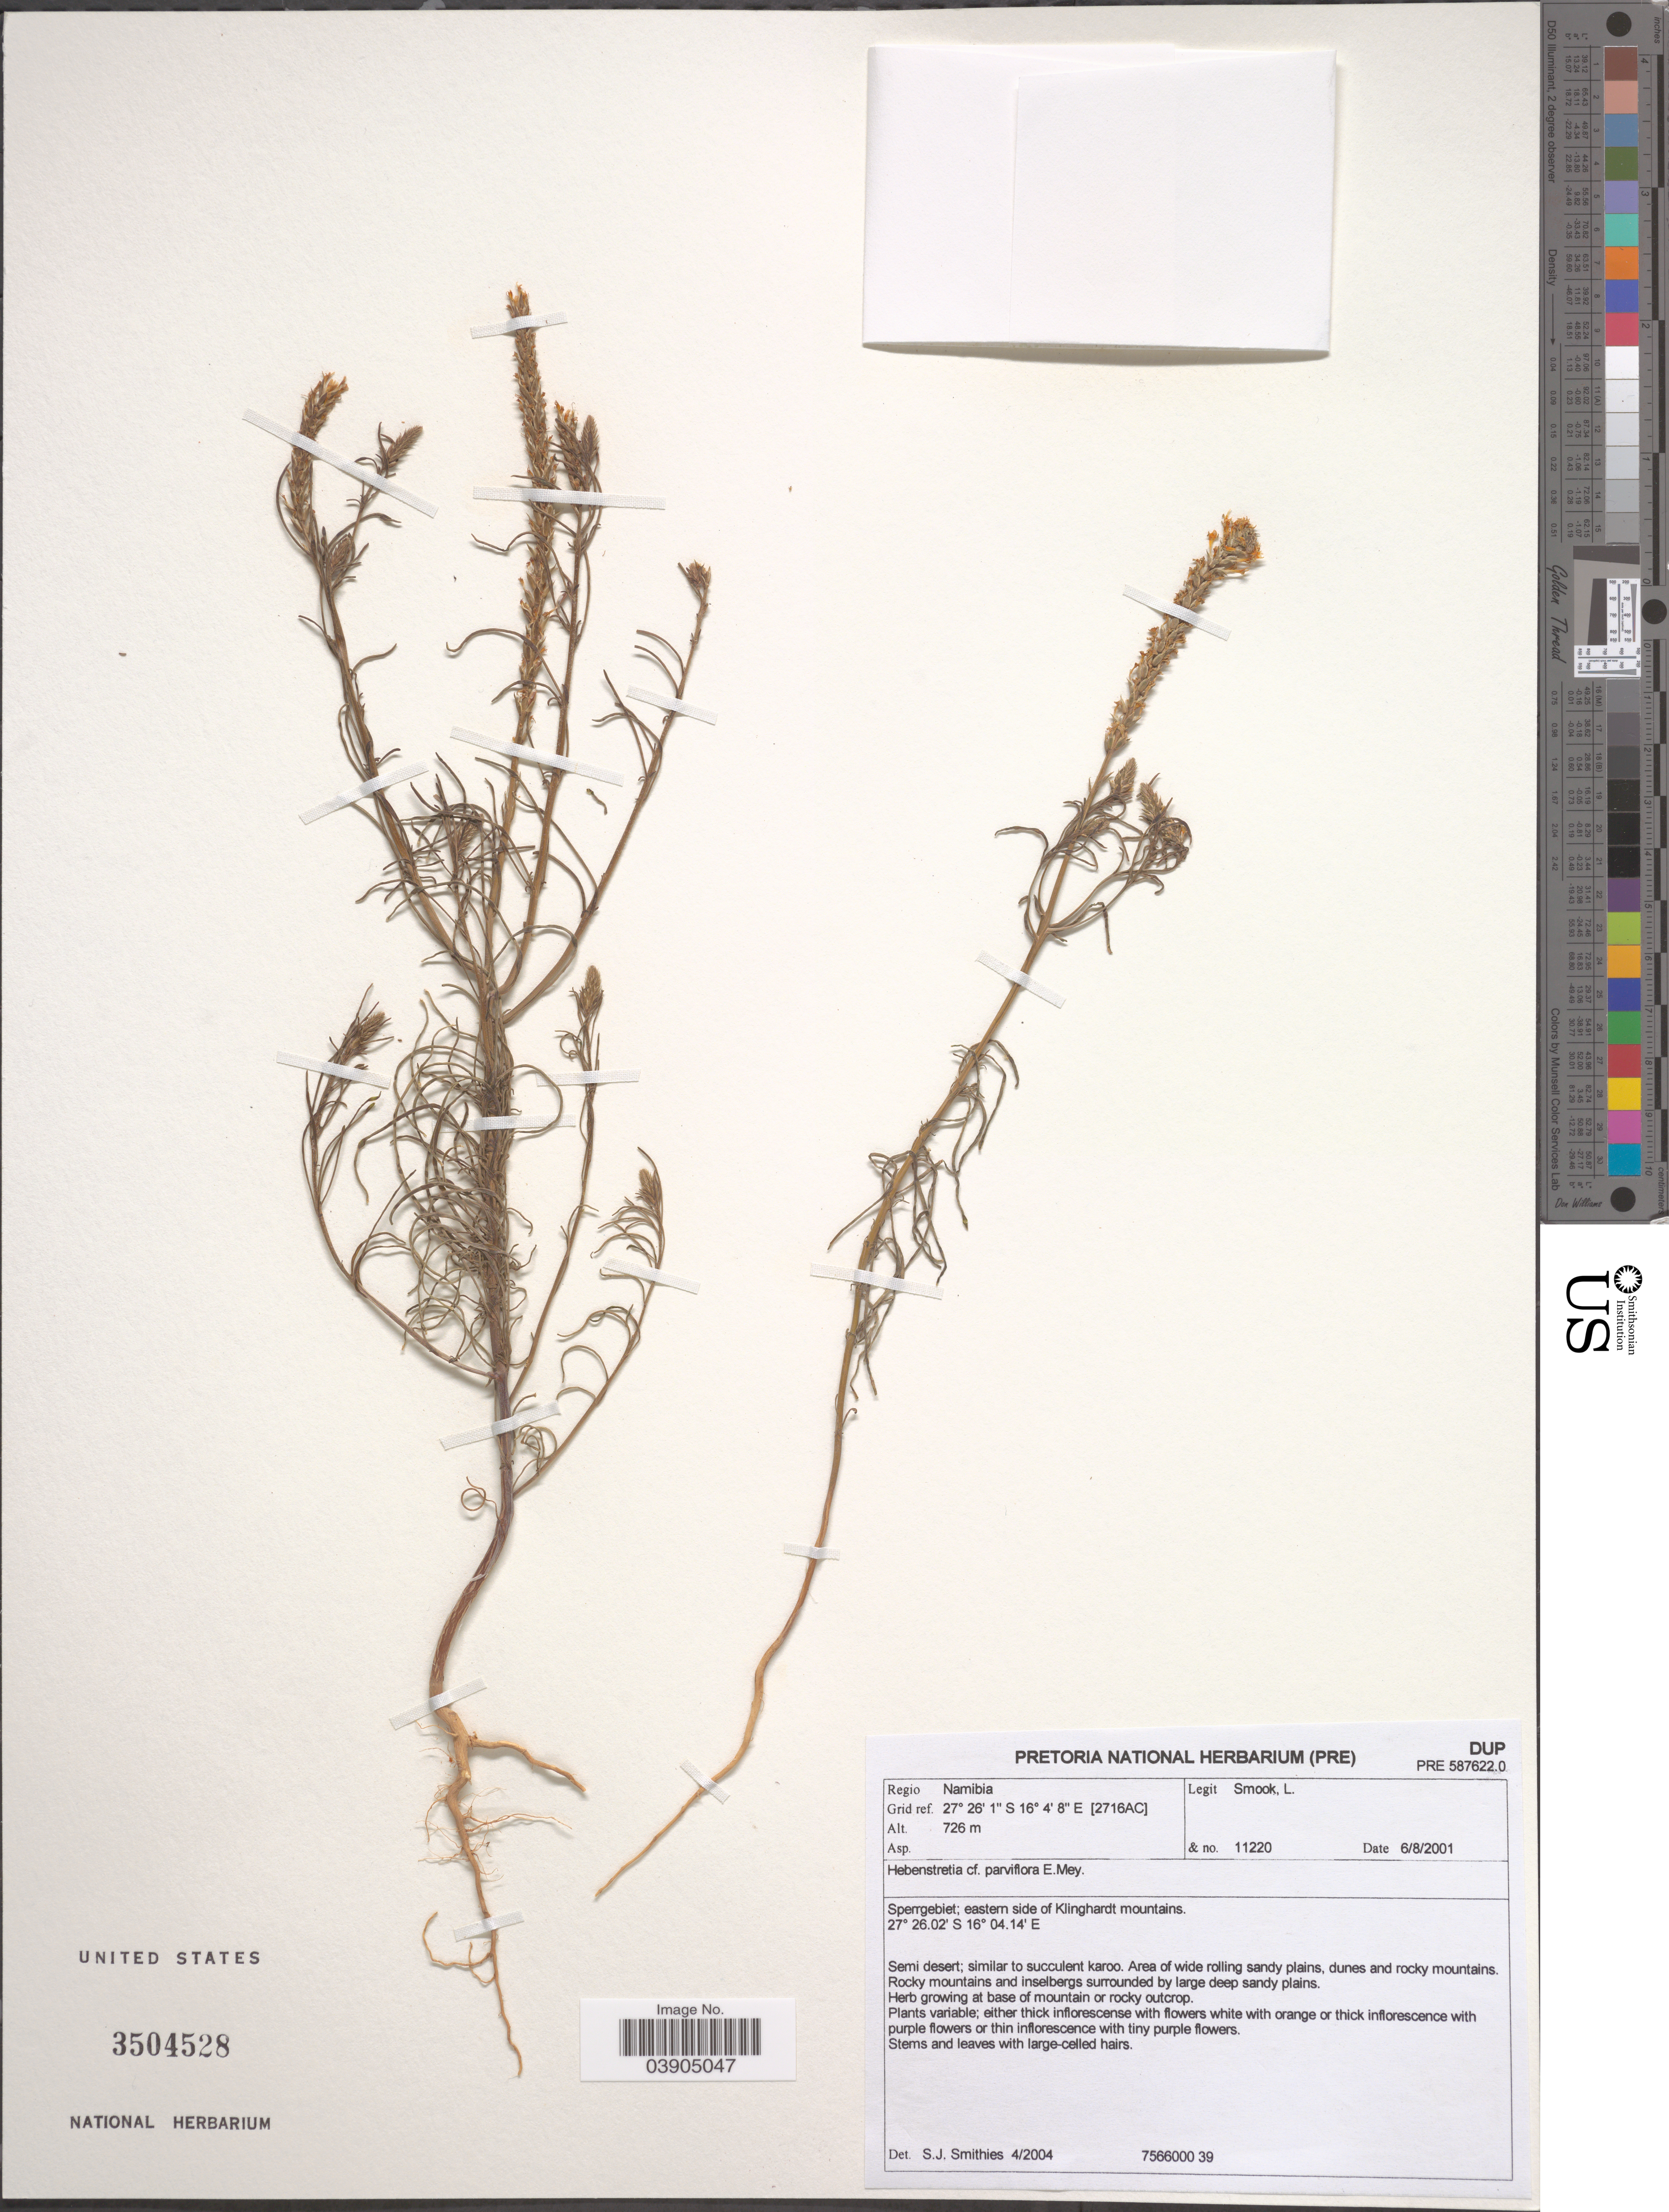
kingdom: Plantae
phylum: Tracheophyta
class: Magnoliopsida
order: Lamiales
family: Scrophulariaceae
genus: Hebenstretia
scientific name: Hebenstretia parviflora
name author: E. Mey.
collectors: L. Smook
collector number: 11220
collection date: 2001-08-06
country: Namibia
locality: Regio Namibia. Grid ref. [2716AC]. Sperrgebiet; eastern side of Klinghardt mountains.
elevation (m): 726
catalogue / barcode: US 3504528